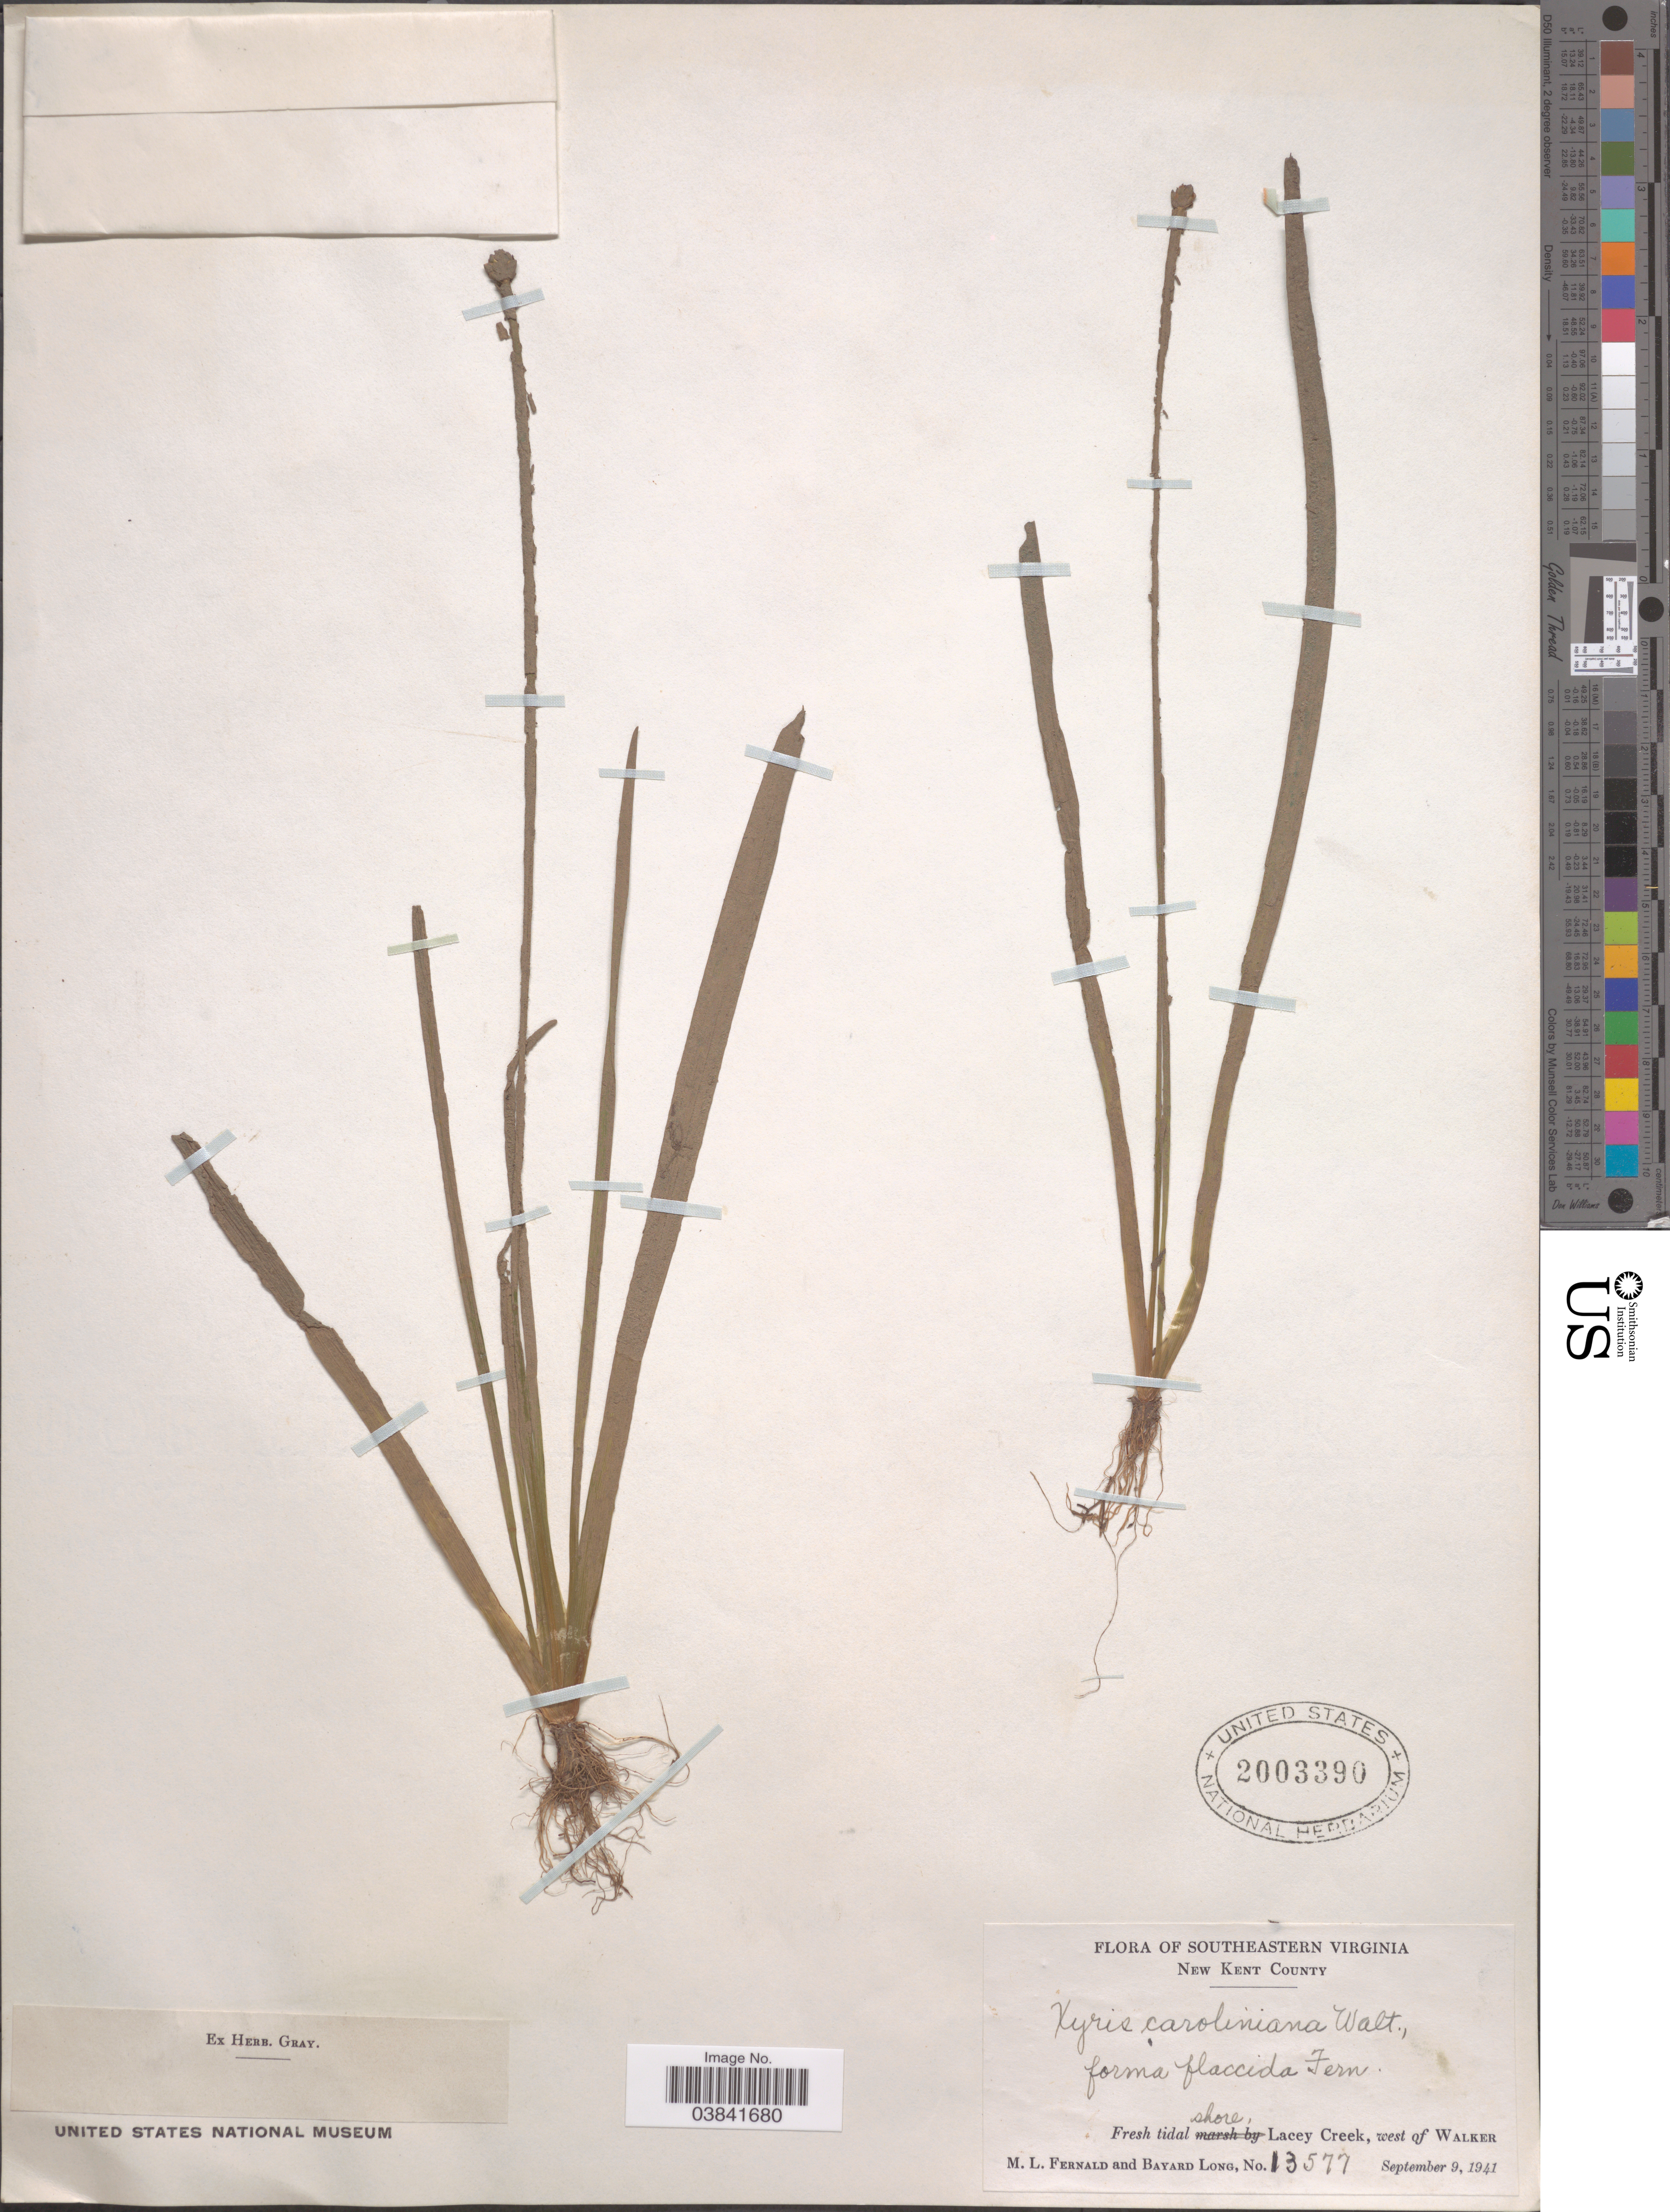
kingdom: Plantae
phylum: Tracheophyta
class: Liliopsida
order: Poales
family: Xyridaceae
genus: Xyris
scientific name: Xyris difformis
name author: Chapm.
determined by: Strong, Mark T., (BOT), Smithsonian Institution - National Museum of Natural History (UNITED STATES)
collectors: M. L. Fernald & B. Long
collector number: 13577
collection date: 1941-09-09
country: United States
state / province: Virginia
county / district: New Kent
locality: Southeastern Virginia. New Kent County. Fresh tidal shore, Lacey Creek, west of Walker.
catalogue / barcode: US 2003390